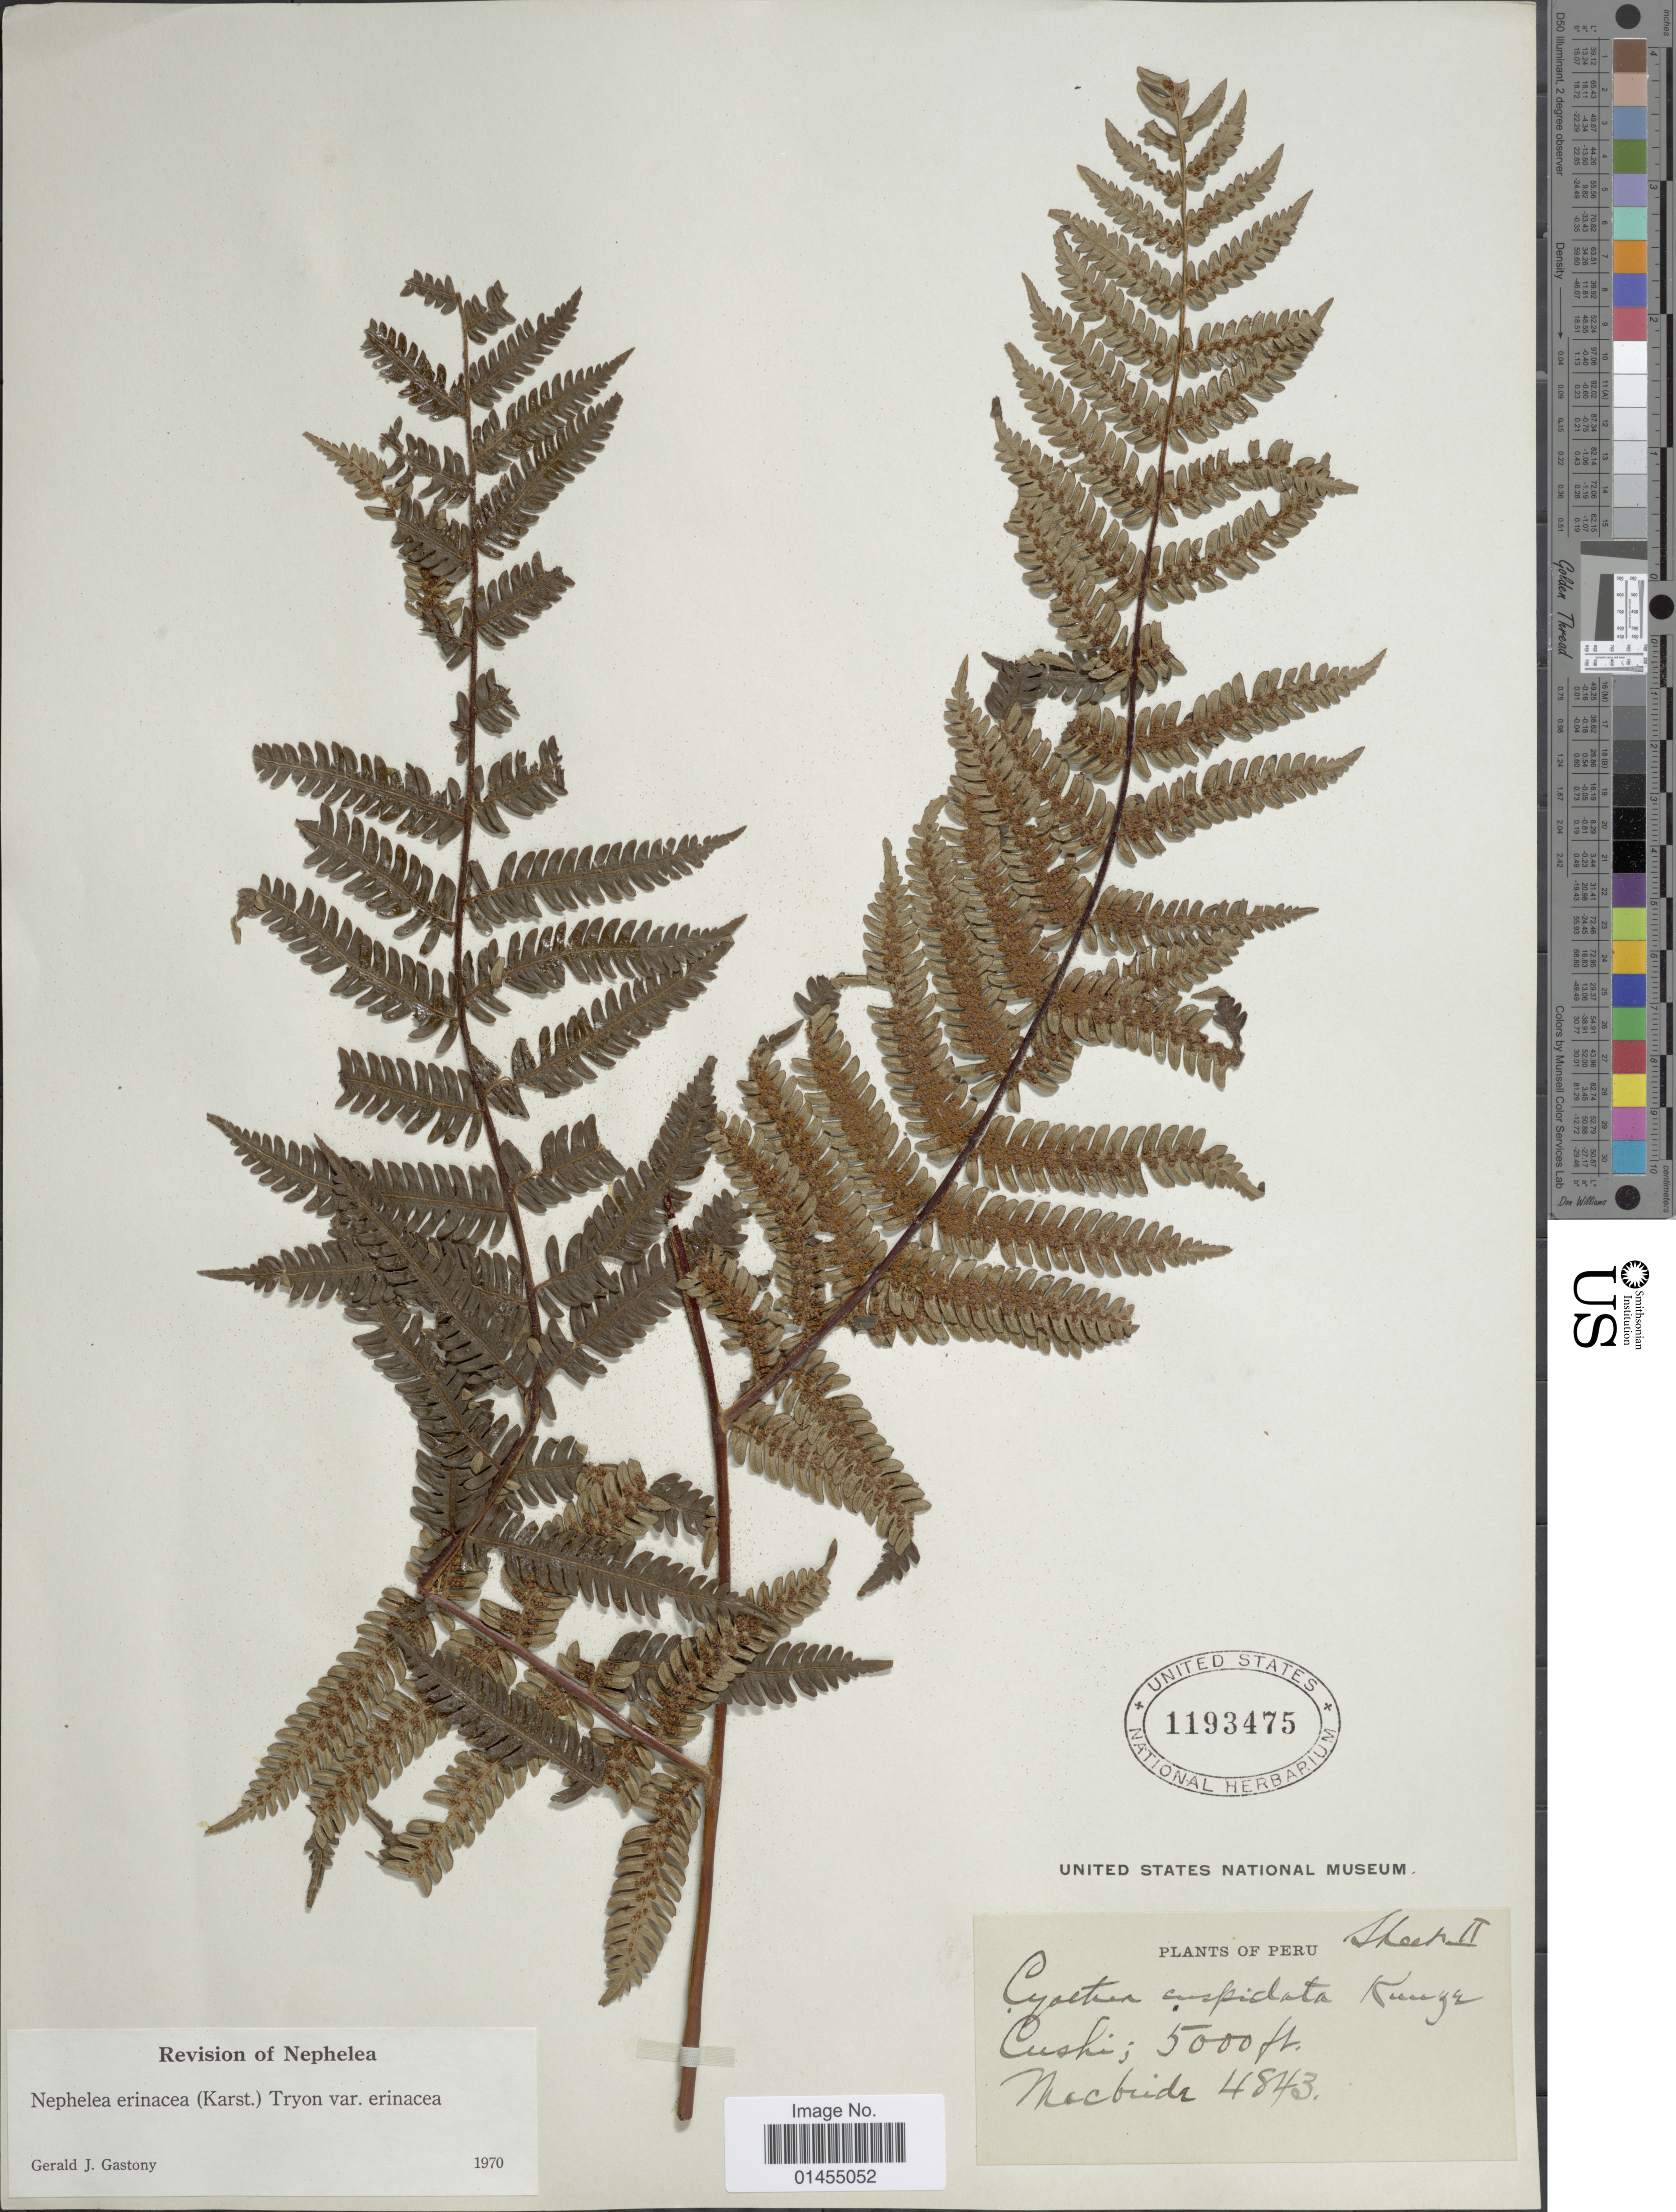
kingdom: Plantae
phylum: Tracheophyta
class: Polypodiopsida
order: Cyatheales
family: Cyatheaceae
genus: Alsophila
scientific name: Alsophila erinacea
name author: (H. Karst.) D.S. Conant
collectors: Macbride, --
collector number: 4843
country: Peru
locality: Cushi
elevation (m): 1524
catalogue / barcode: US 1193475